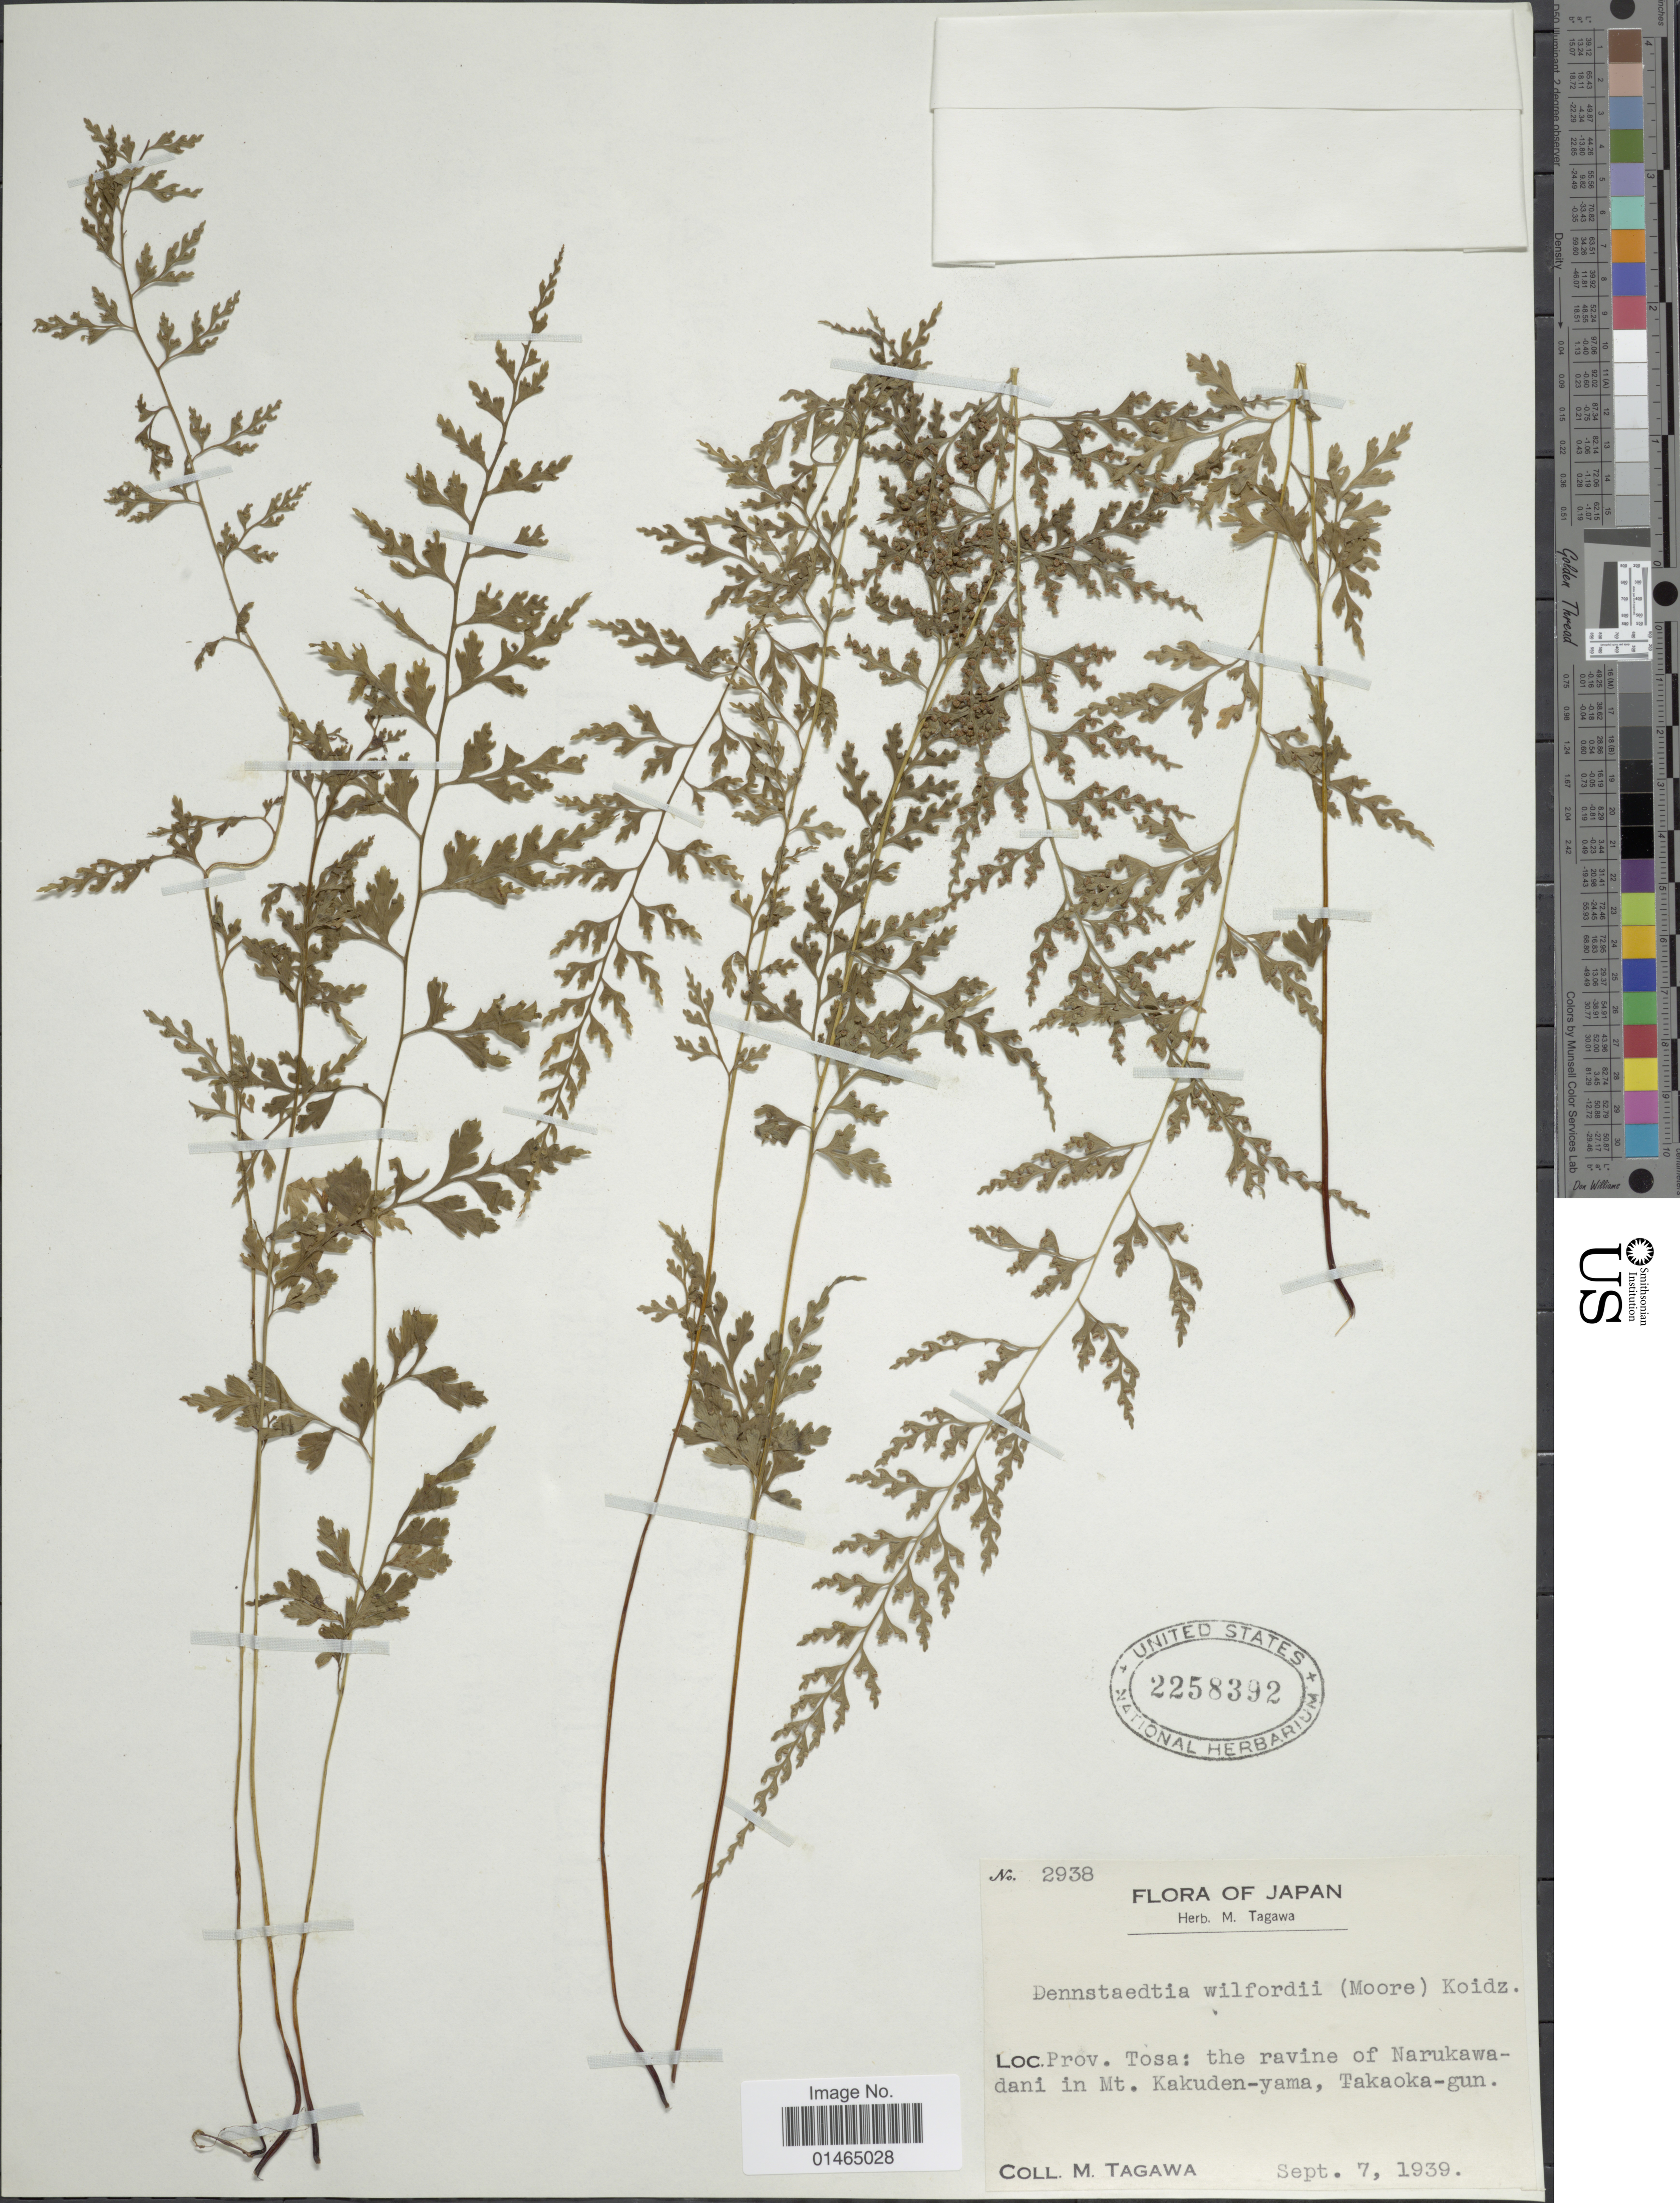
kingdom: Plantae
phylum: Tracheophyta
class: Polypodiopsida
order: Polypodiales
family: Dennstaedtiaceae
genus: Dennstaedtia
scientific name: Dennstaedtia wilfordii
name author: (T. Moore) Christ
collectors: M. Tagawa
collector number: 2938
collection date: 1939-09-07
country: Japan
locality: Prov. Tosa: the ravine of Narukawa-dani in Mt. Kakuden-yama, Takaoka-gun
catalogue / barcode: US 2258392